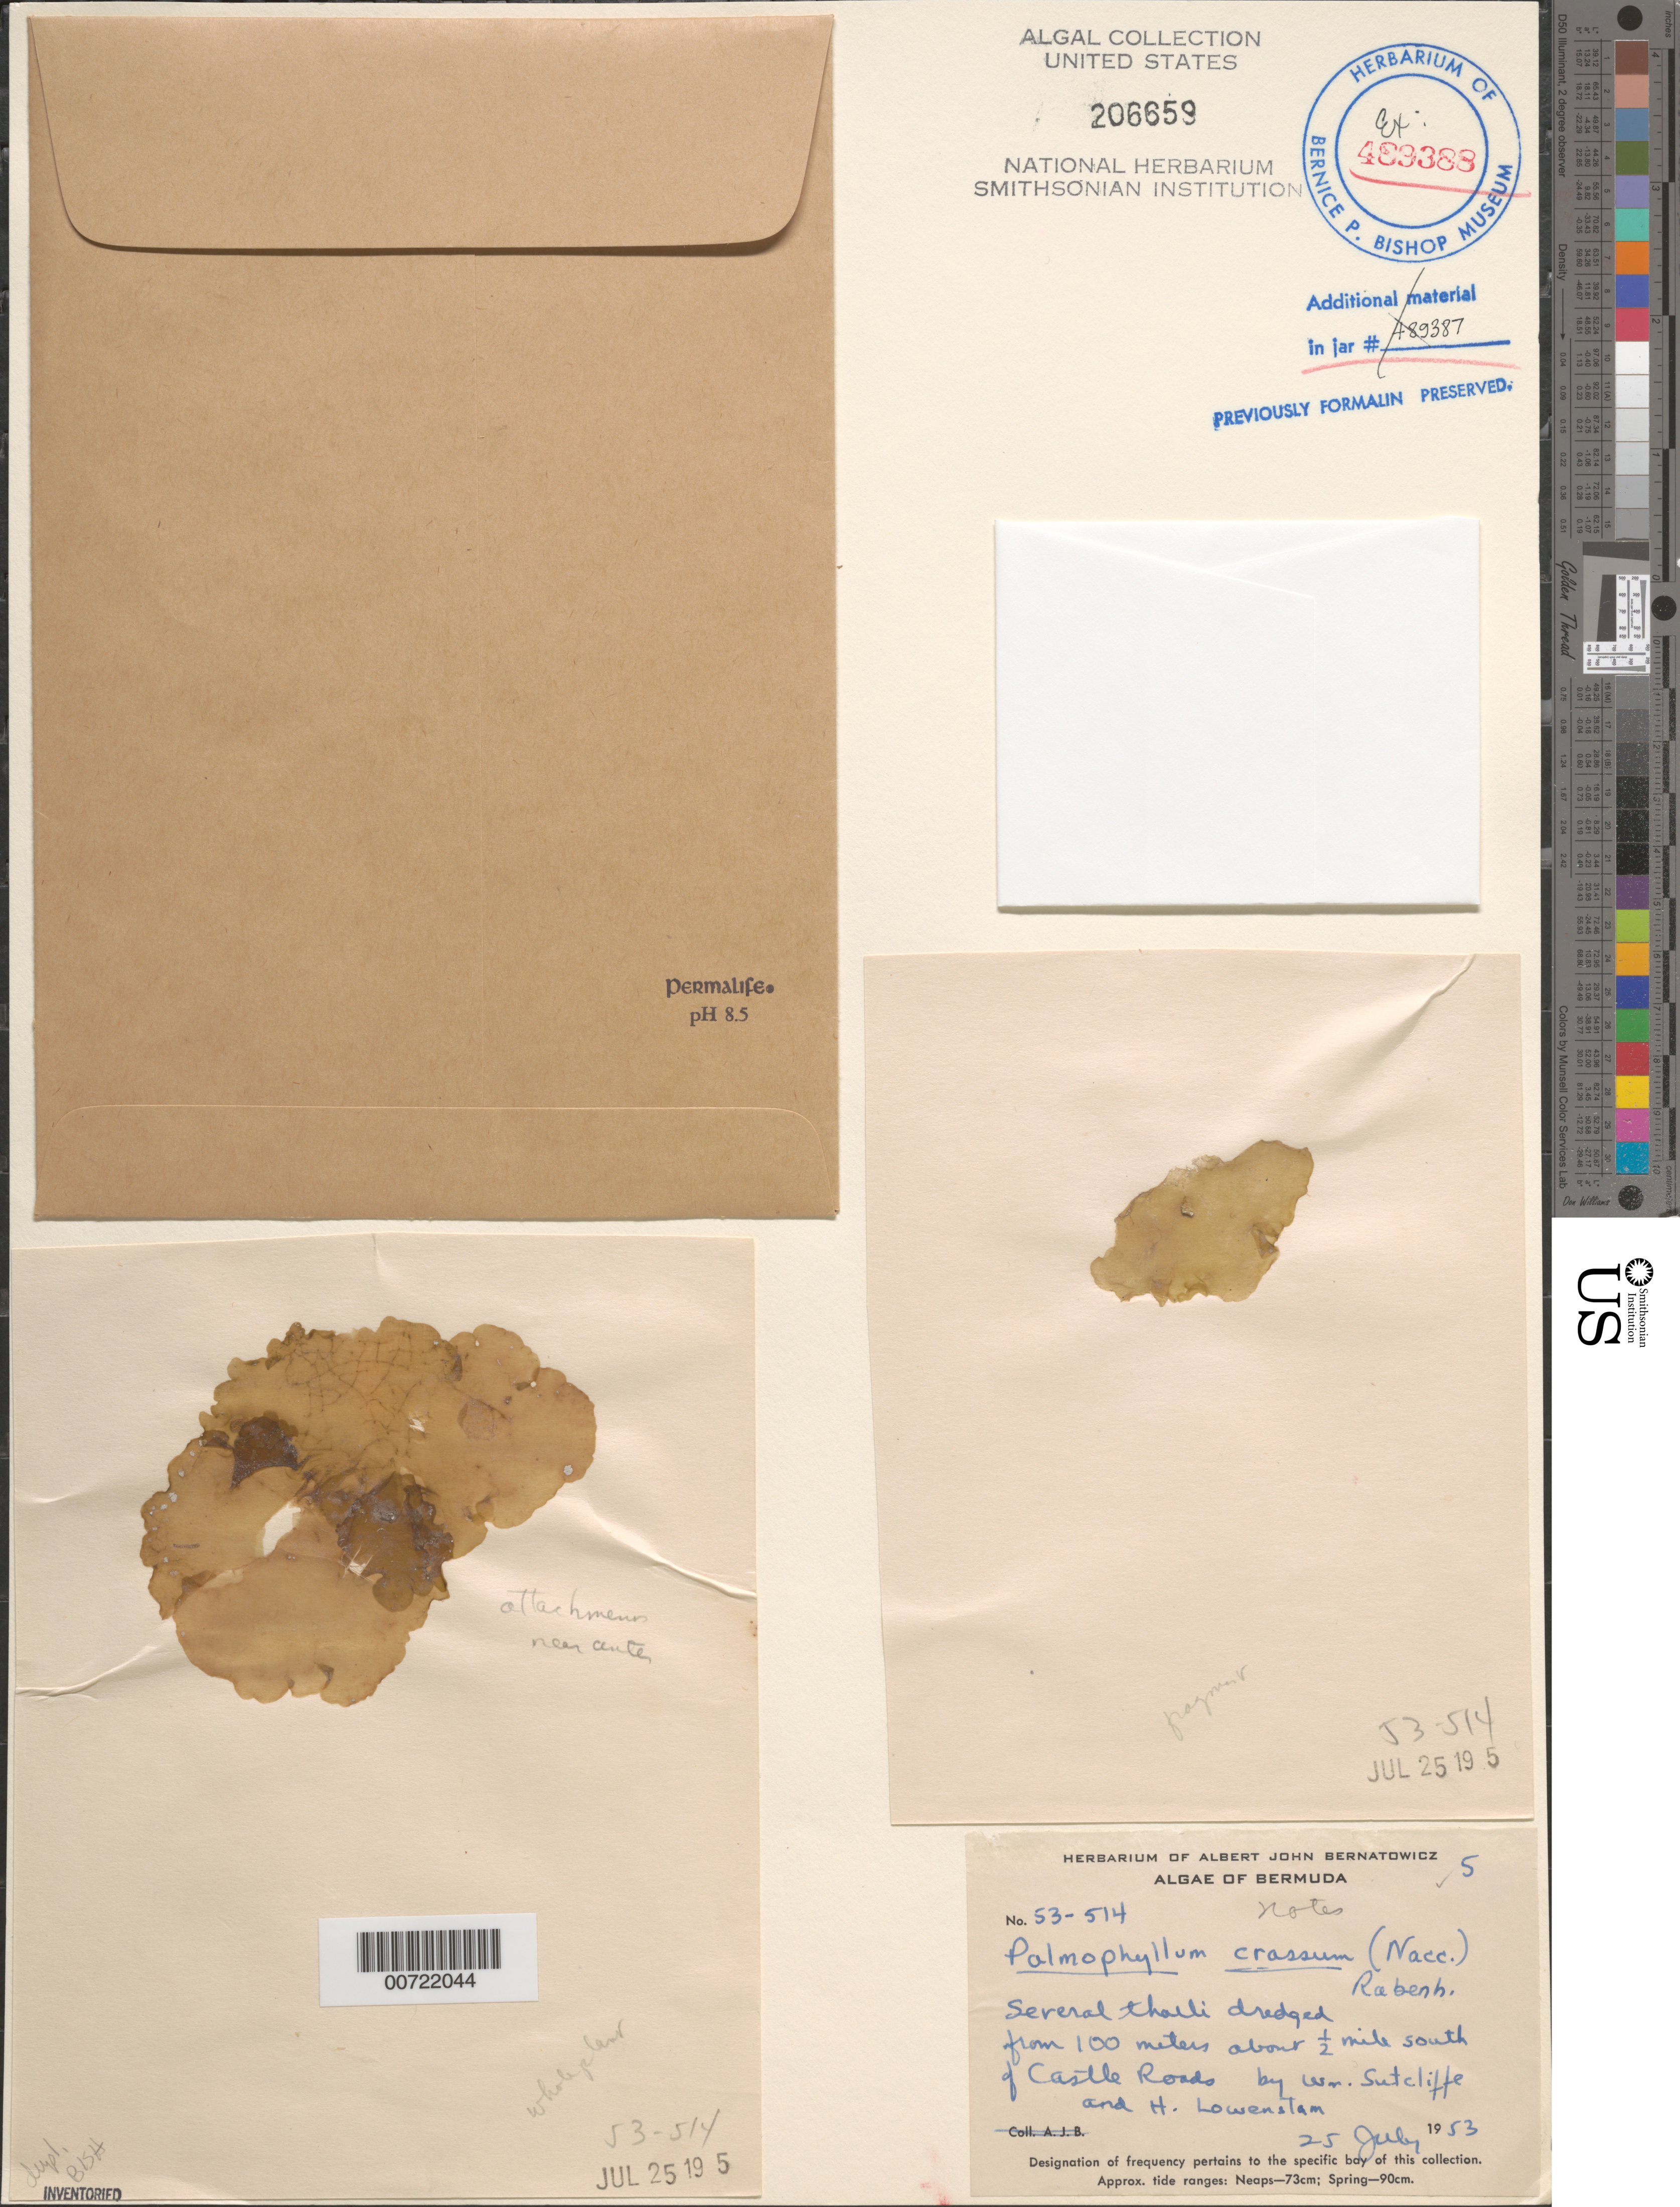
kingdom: Plantae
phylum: Chlorophyta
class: Palmophyllophyceae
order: Palmophyllales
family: Palmophyllaceae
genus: Palmophyllum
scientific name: Palmophyllum crassum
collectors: W. Sutcliffe & H. Lowenstam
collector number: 53-514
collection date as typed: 25 Jul 1953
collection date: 1953-07-25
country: Bermuda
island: Bermuda Island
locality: Ca. 0.5 mile south of Castle Roads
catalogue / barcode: US 206659